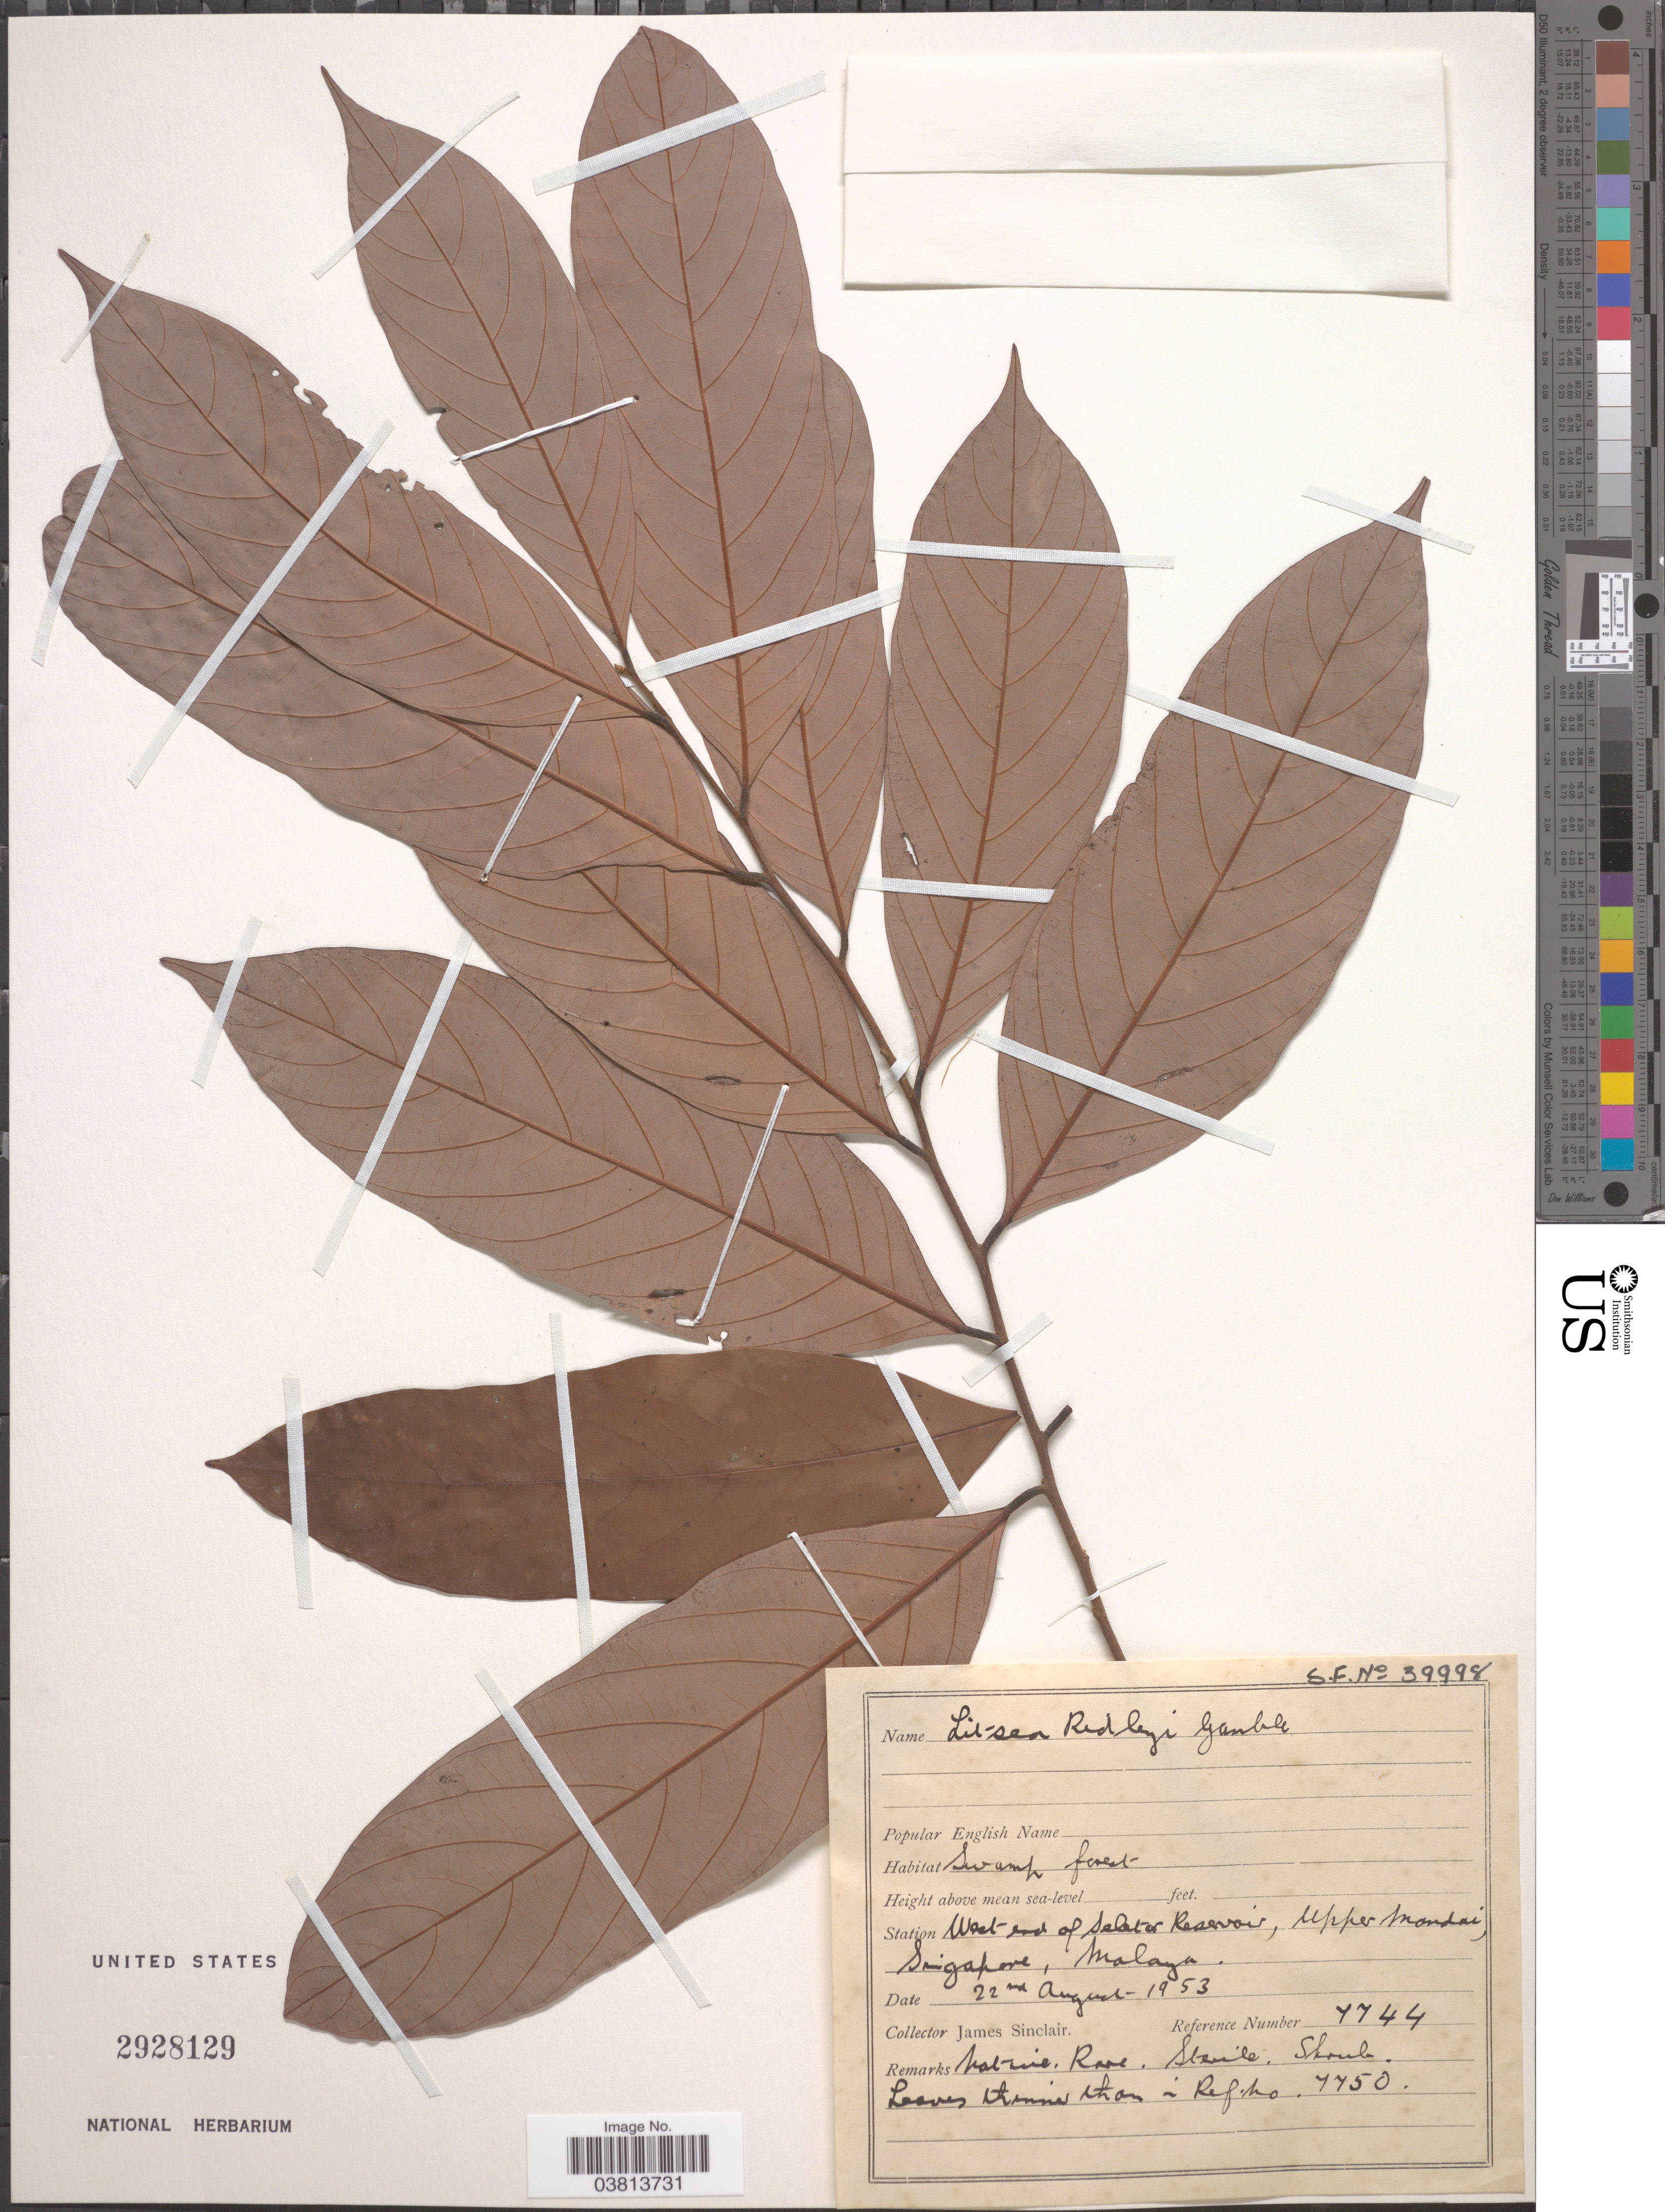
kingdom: Plantae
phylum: Tracheophyta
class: Magnoliopsida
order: Laurales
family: Lauraceae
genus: Litsea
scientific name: Litsea ridleyi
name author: Gamble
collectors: J. Sinclair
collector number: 7744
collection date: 1953-08-22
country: Singapore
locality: Station West end of Seletar Reservoir, Upper Mandai, Malaya.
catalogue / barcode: US 2928129